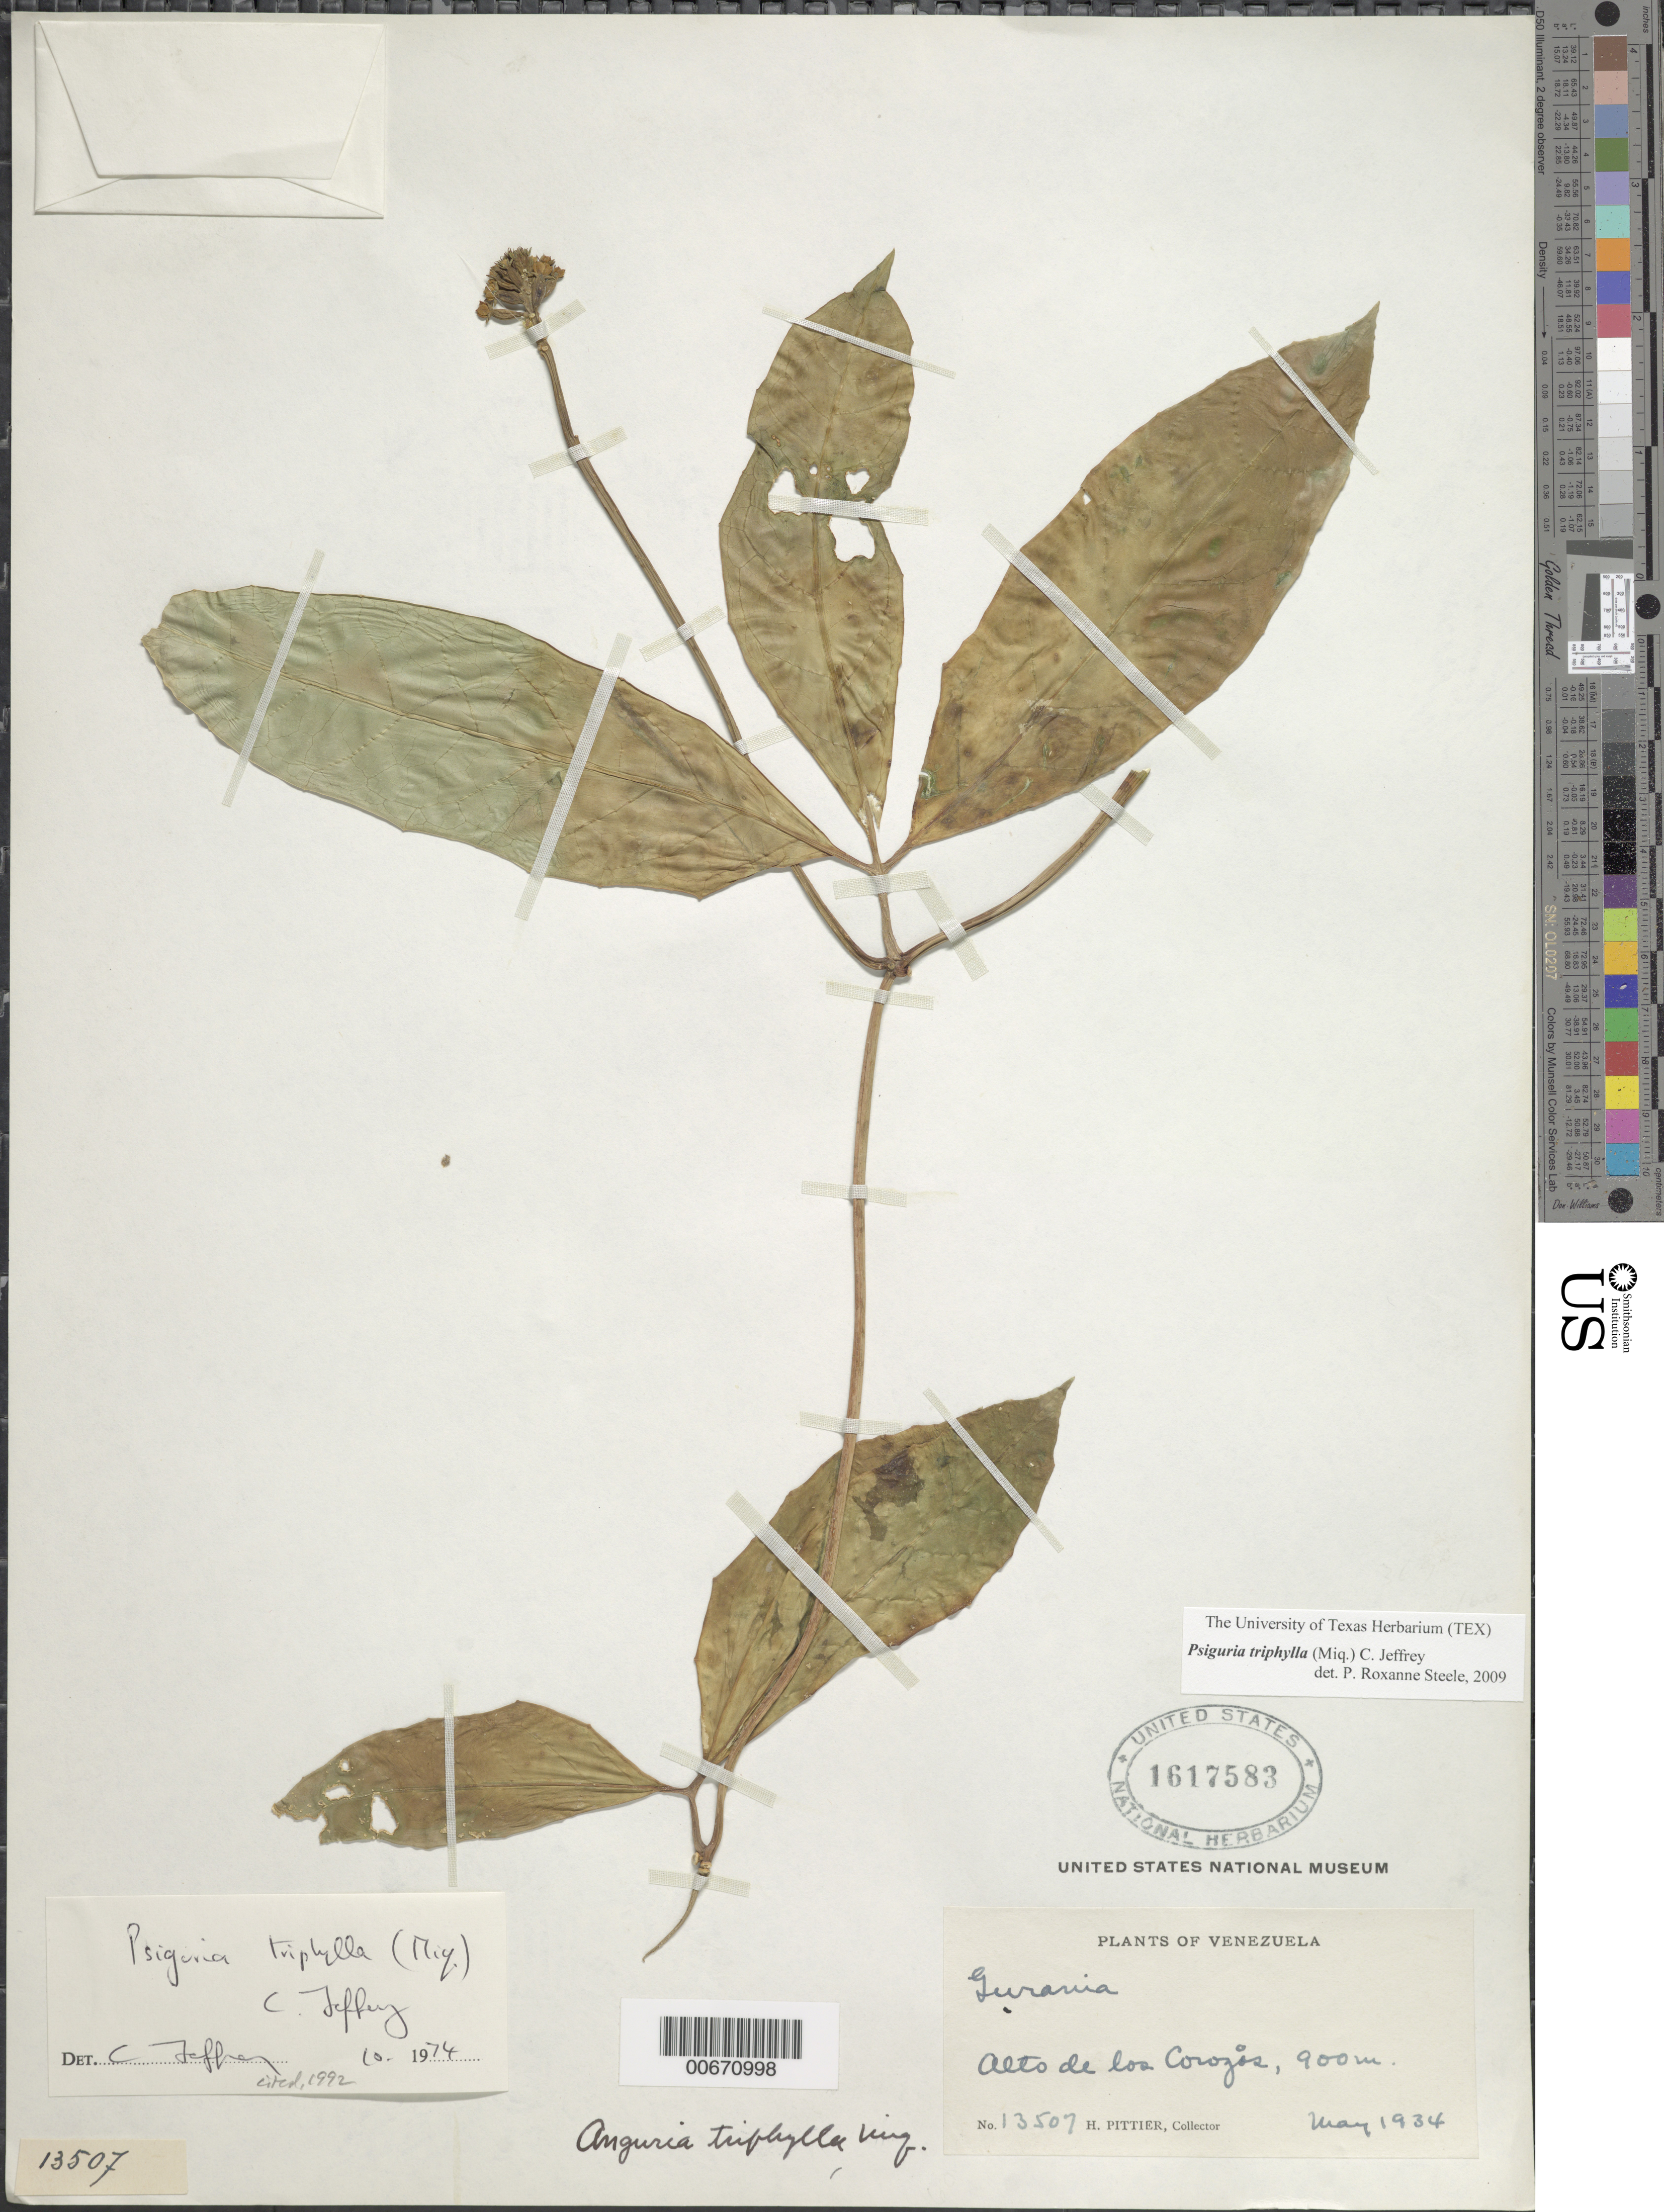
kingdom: Plantae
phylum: Tracheophyta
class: Magnoliopsida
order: Cucurbitales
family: Cucurbitaceae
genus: Psiguria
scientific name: Psiguria triphylla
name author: (Miq.) C. Jeffrey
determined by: Jeffrey, C.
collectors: H. F. Pittier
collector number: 13507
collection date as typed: May-34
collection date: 1934-05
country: Venezuela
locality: Alto de los Corozis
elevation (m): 900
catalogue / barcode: US 1617583